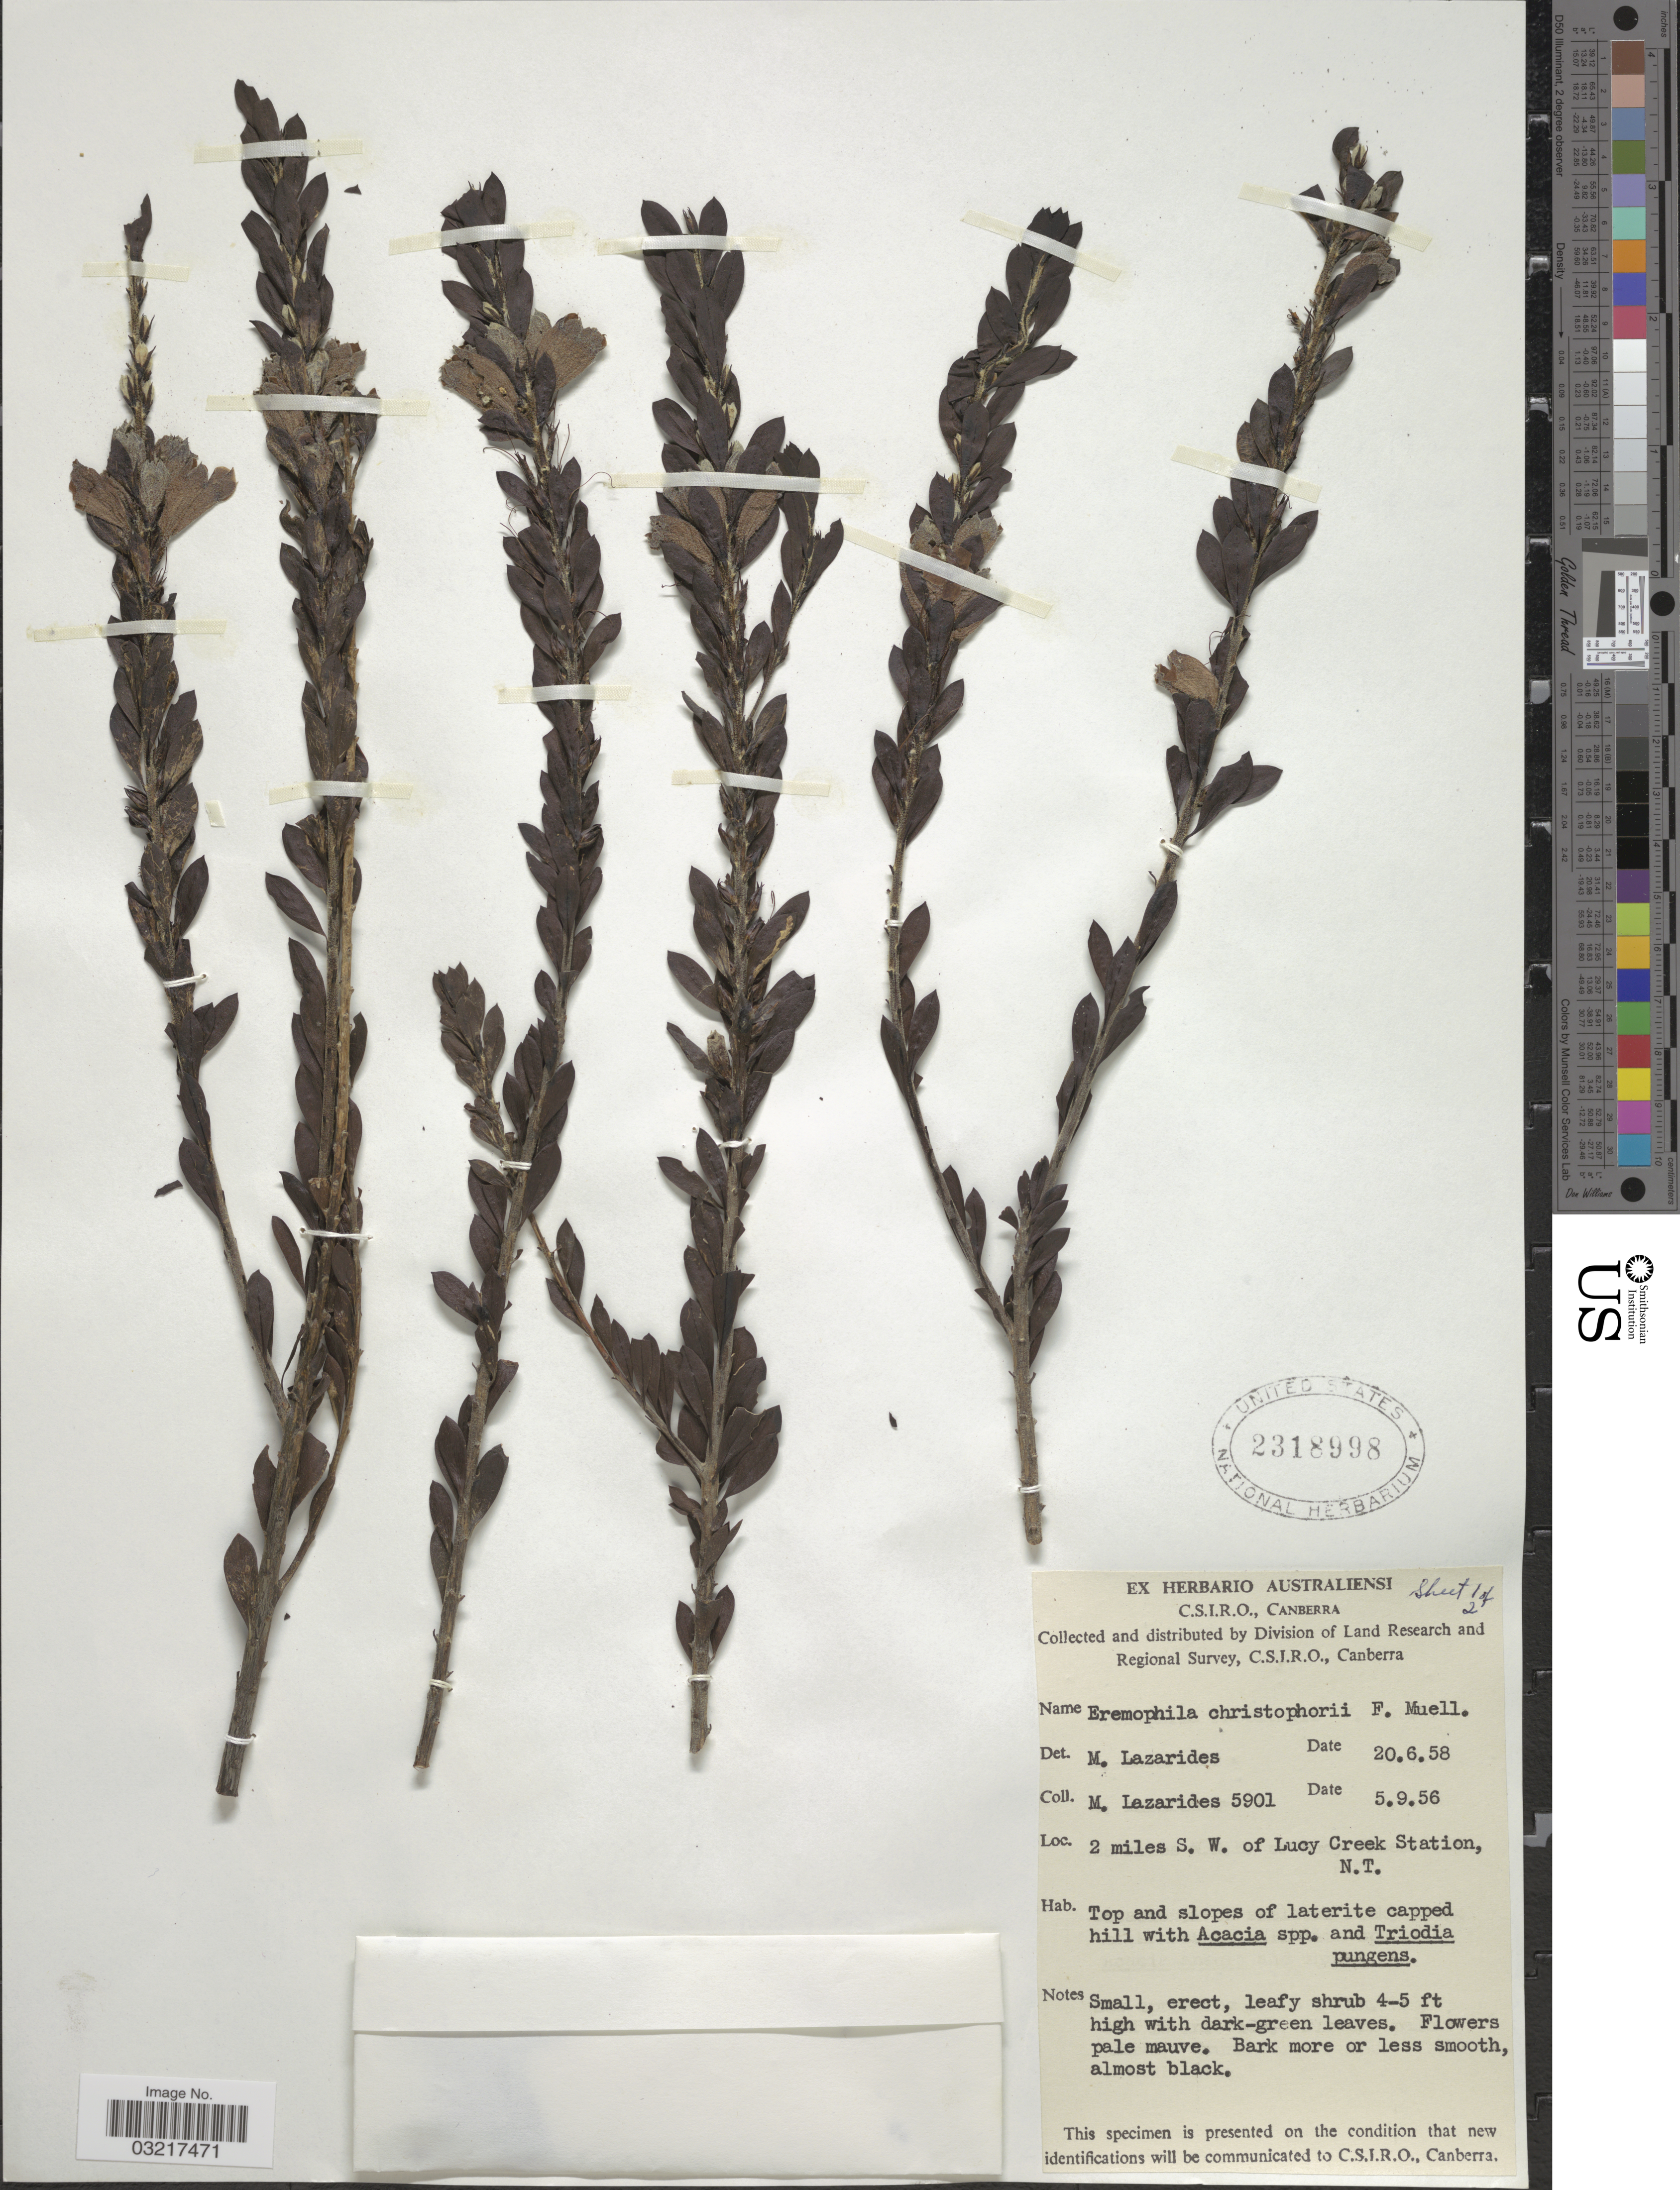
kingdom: Plantae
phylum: Tracheophyta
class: Magnoliopsida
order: Lamiales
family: Scrophulariaceae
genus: Eremophila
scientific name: Eremophila christophorii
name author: F. Muell.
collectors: M. Lazarides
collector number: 5901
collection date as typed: Transcribed d/m/y: 5/9/56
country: Australia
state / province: Northern Territory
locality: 2 miles S. W. of Lucy Creek Station.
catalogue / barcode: US 2318998